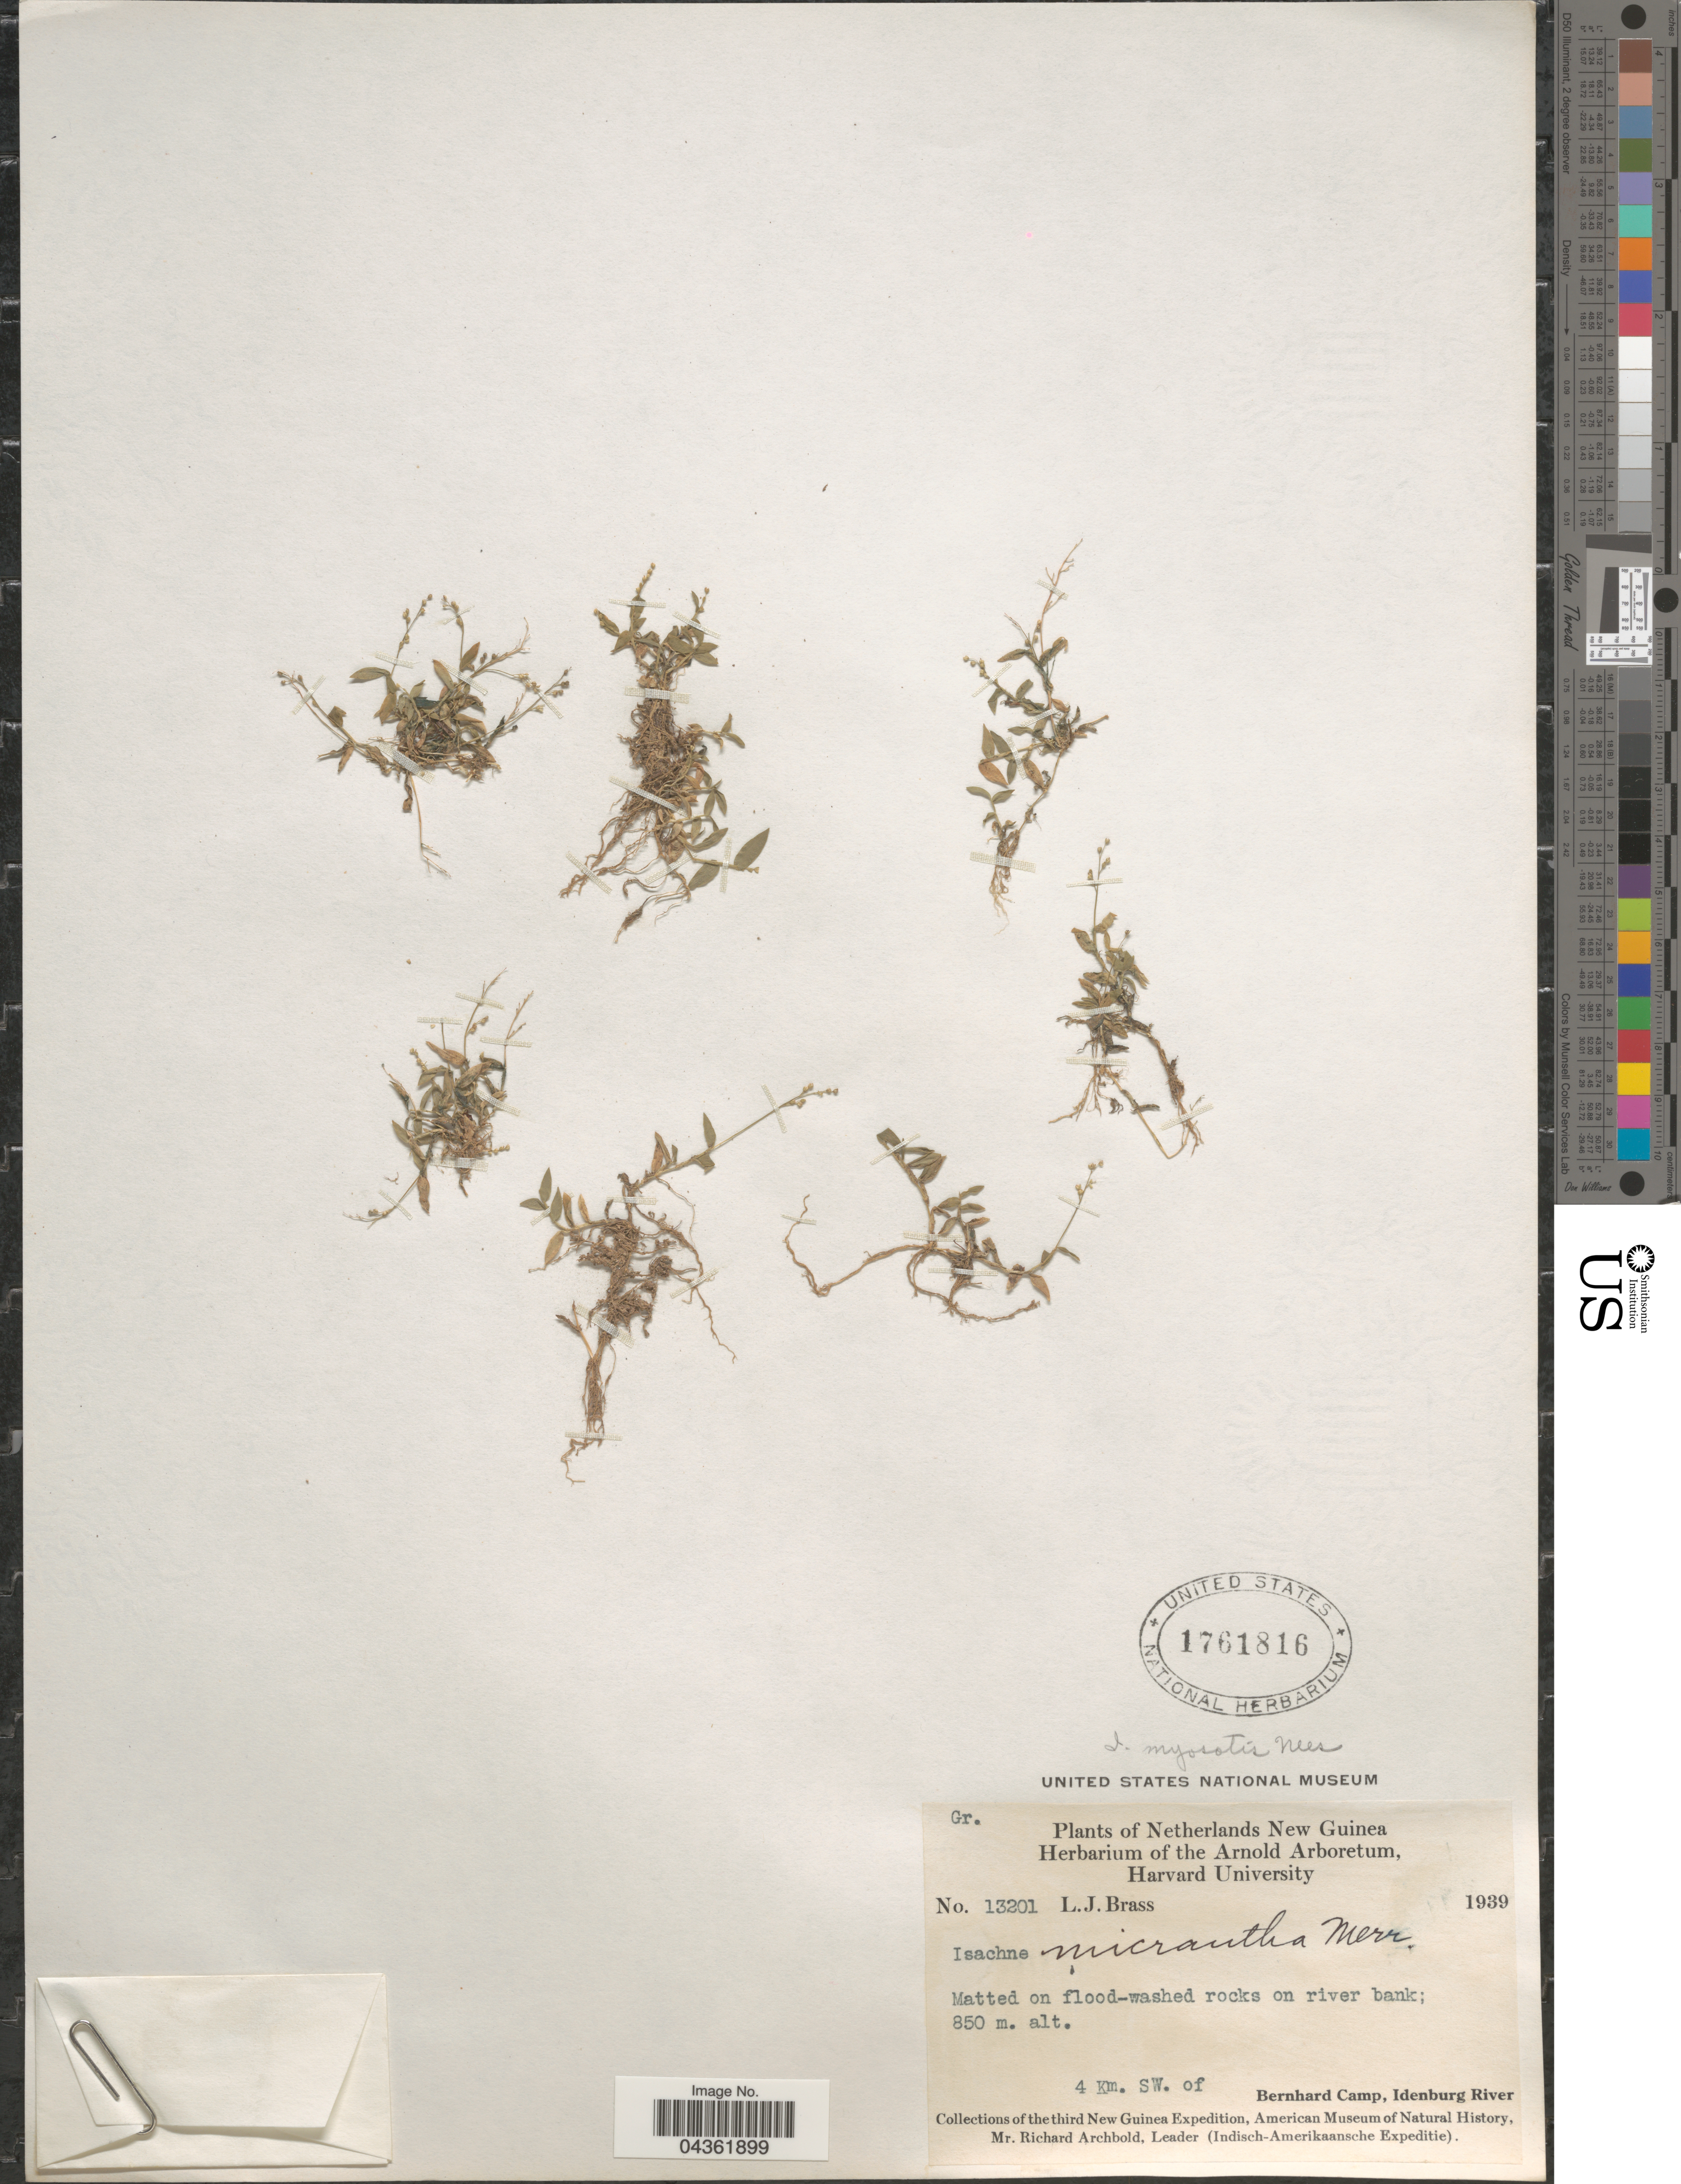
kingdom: Plantae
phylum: Tracheophyta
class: Liliopsida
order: Poales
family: Poaceae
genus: Isachne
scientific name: Isachne myosotis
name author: Nees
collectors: L. J. Brass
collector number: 13201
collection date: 1939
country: Indonesia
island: New Guinea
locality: Netherlands New Guinea. Matted on flood-washed rocks on river bank. 4 Km. SW. of Bernhard Camp, Idenburg River. The third New Guinea Expedition, American Museum of Natural History. (Indisch-Amerikaansche Expeditie).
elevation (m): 850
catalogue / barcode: US 1761816